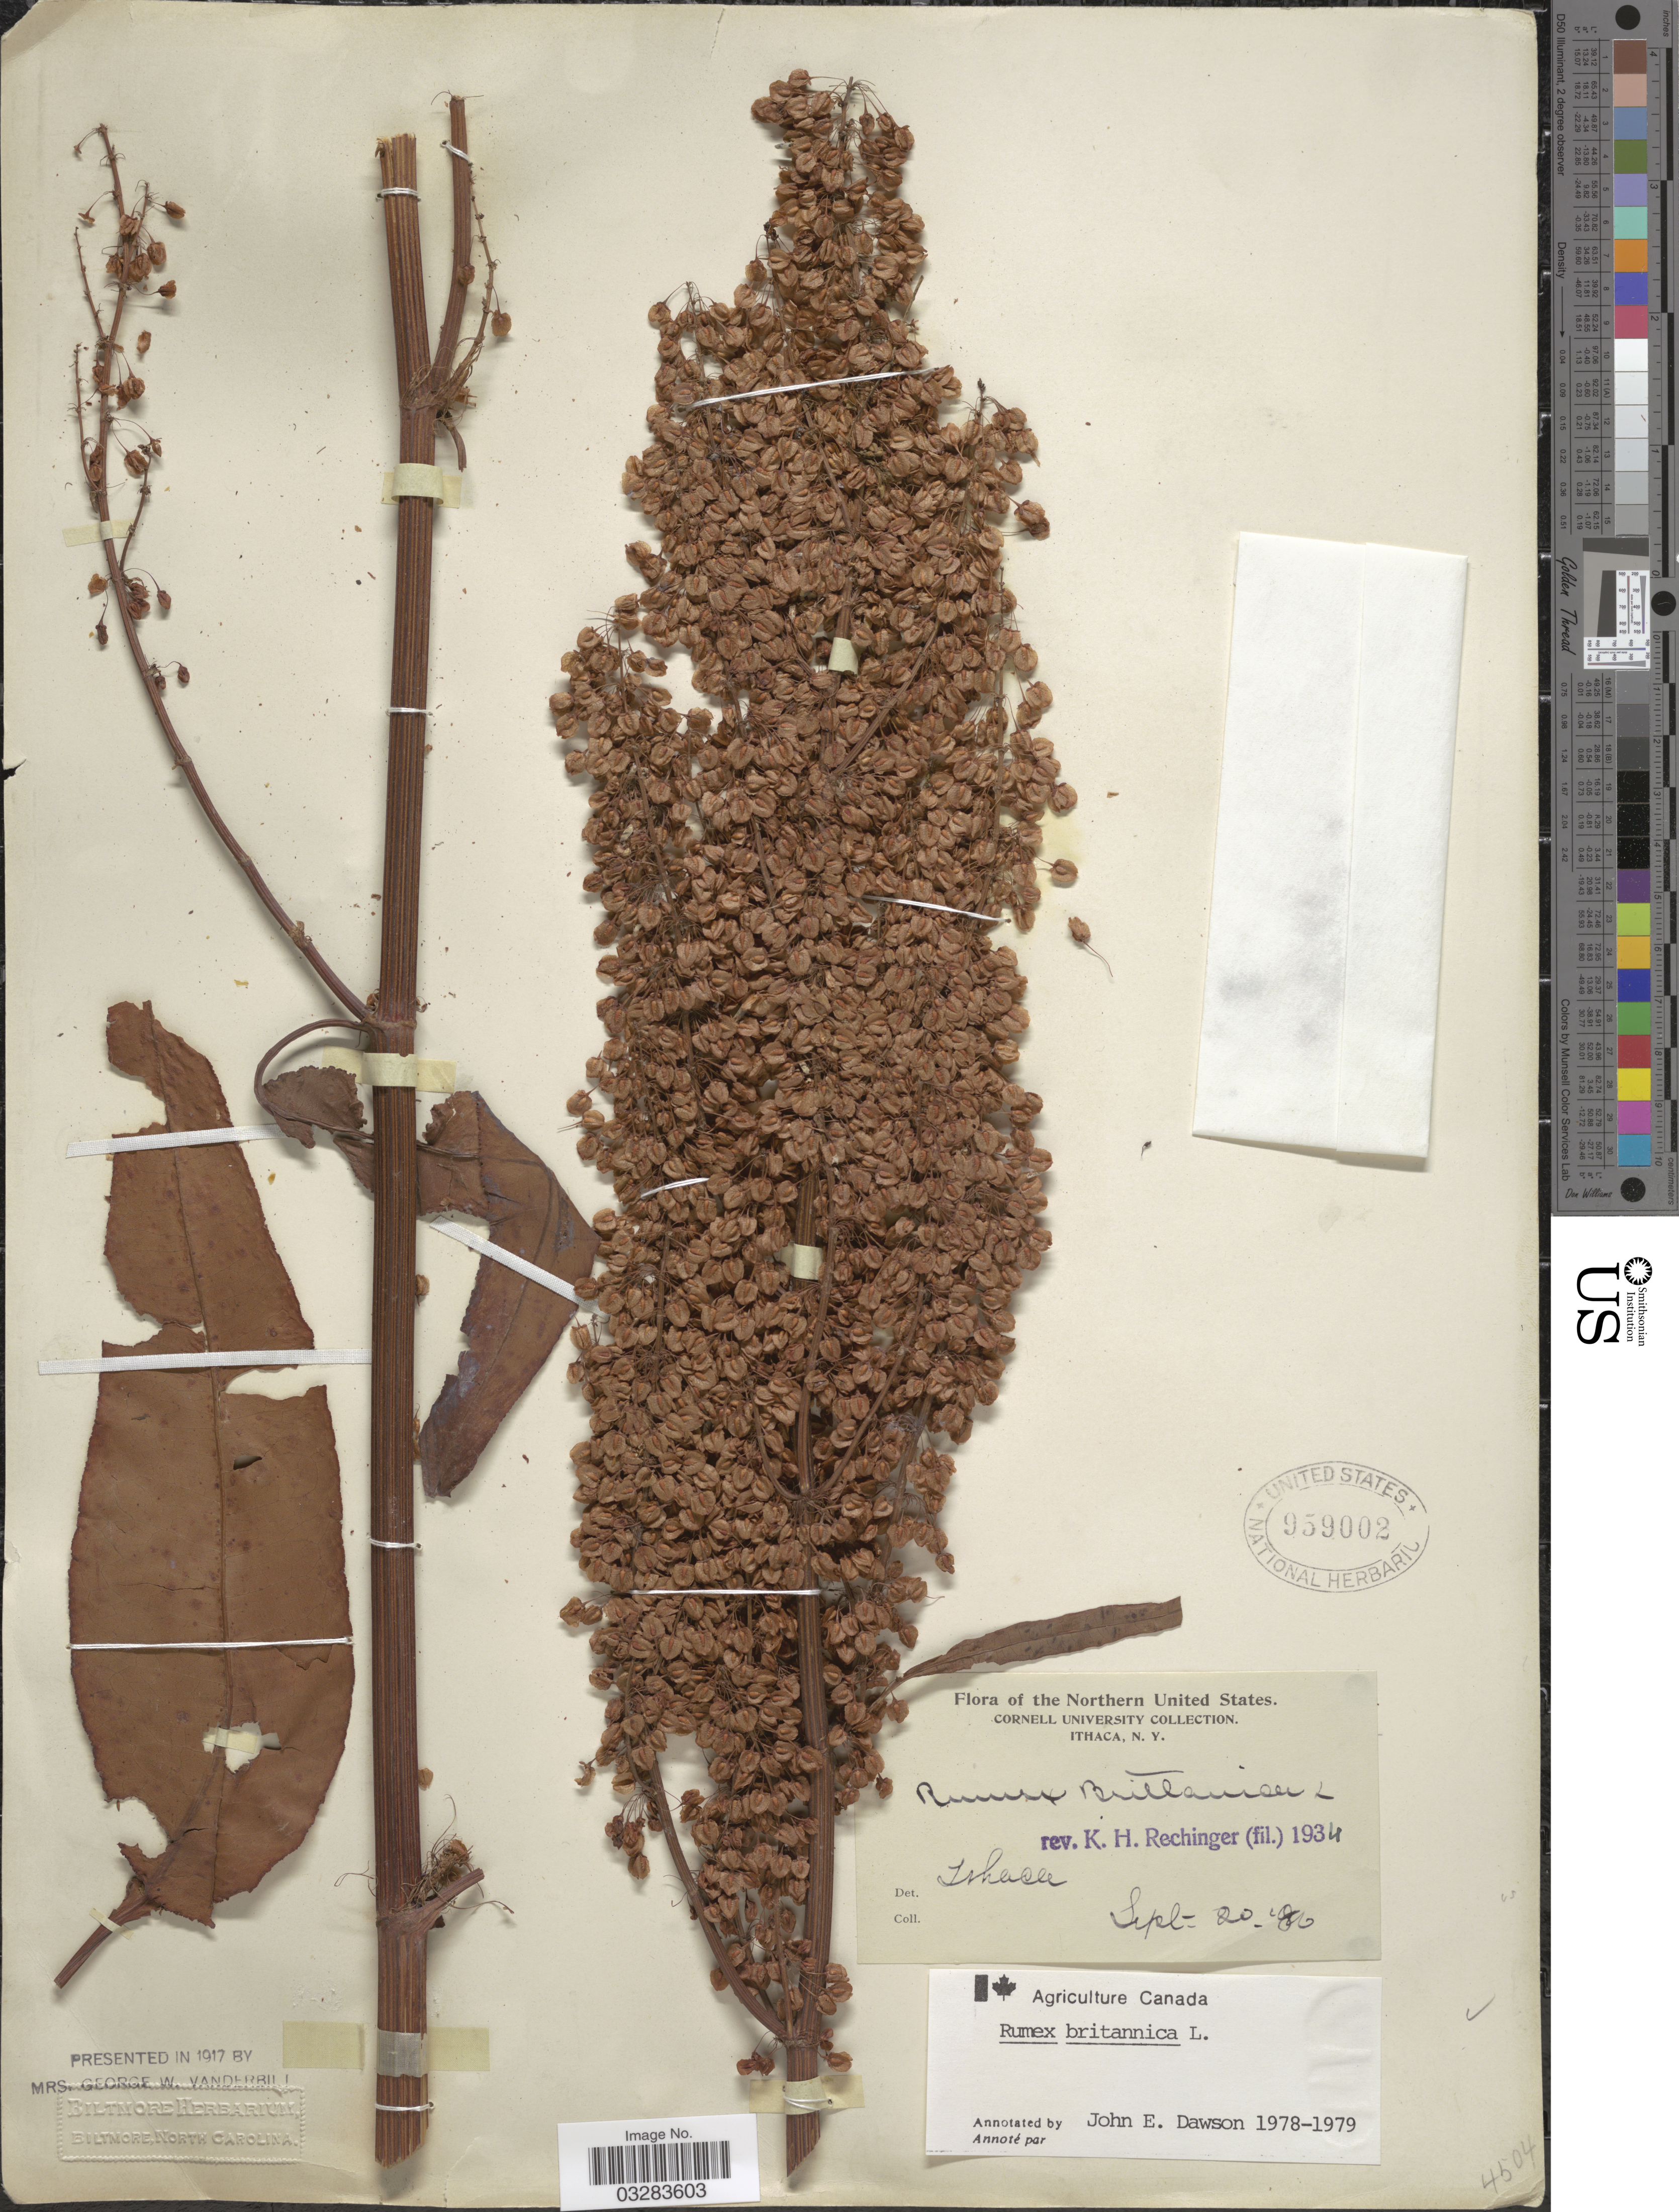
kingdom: Plantae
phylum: Tracheophyta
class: Magnoliopsida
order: Caryophyllales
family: Polygonaceae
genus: Rumex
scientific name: Rumex britannica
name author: L.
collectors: Cornell University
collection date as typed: Transcribed d/m/y: 20/9/86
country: United States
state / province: New York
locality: Northern United States. Ithaca.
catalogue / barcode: US 959002